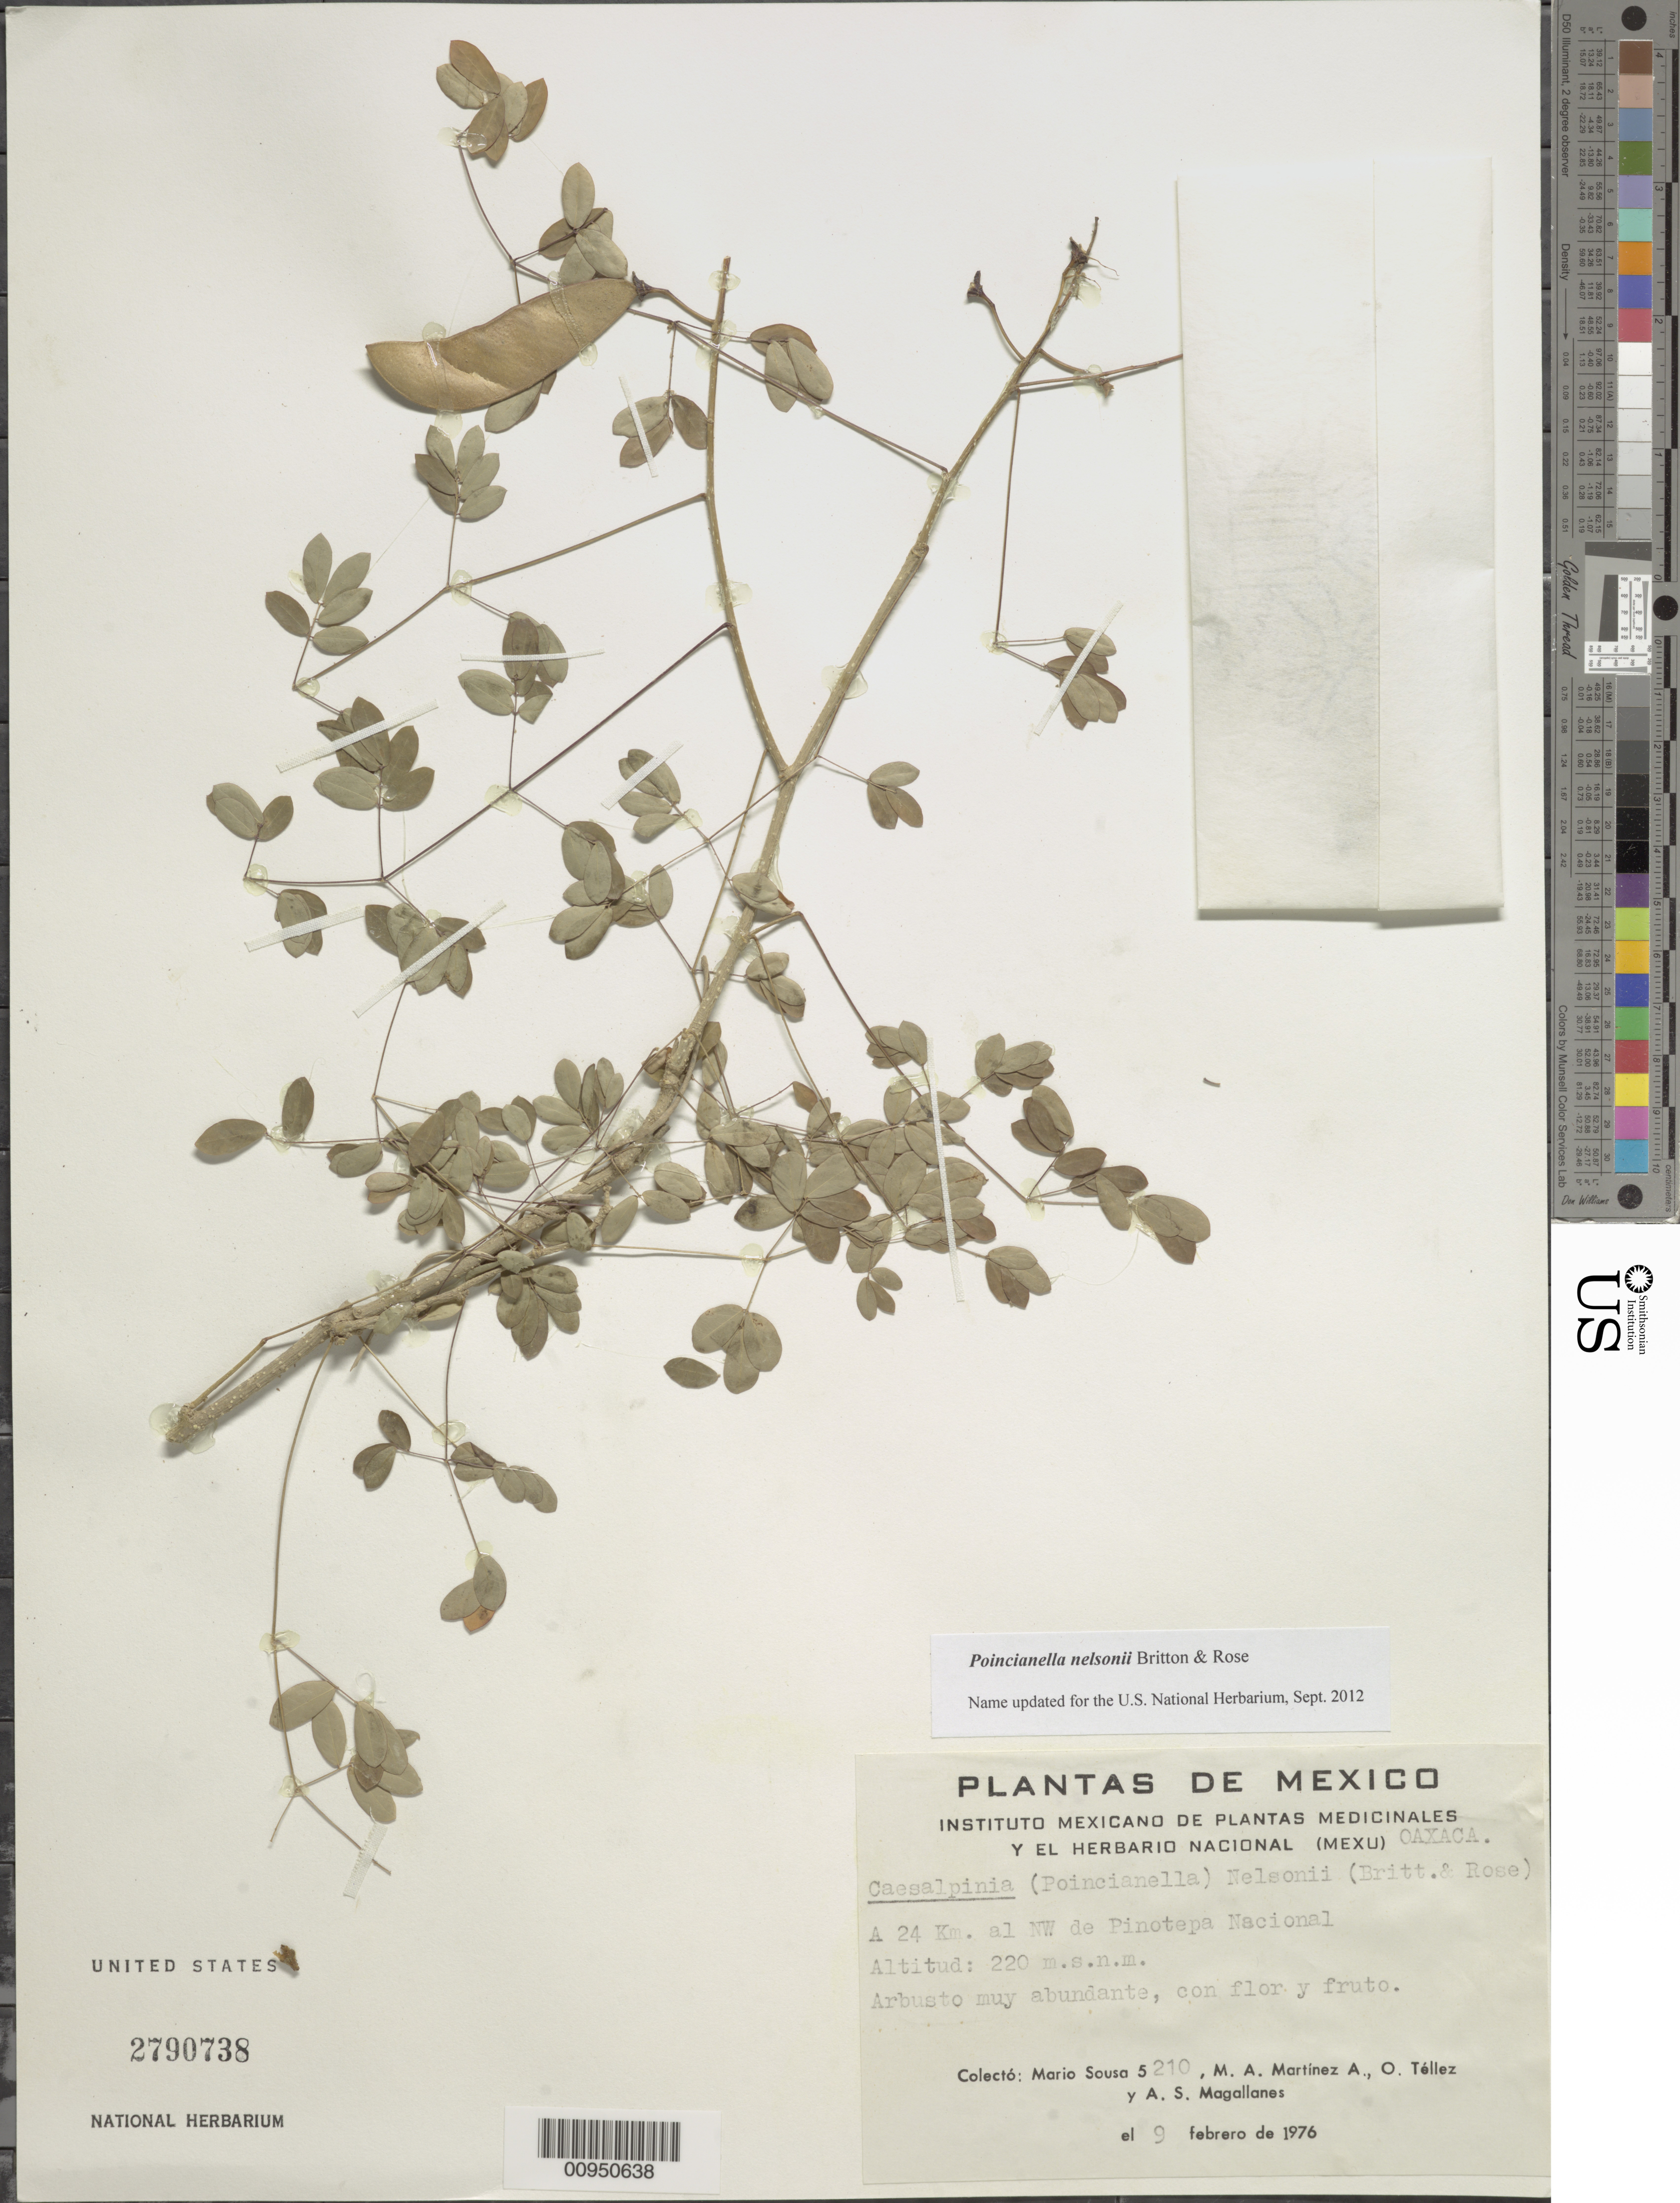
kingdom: Plantae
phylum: Tracheophyta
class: Magnoliopsida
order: Fabales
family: Fabaceae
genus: Erythrostemon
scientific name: Erythrostemon nelsonii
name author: (Britton & Rose) Gagnon & G.P. Lewis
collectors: M. Sousa S., M. A. Martínez Alfaro, O. Téllez V. & A. Magallanes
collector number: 5210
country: Mexico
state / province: Oaxaca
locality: NW of Pinotepa Nacional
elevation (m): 220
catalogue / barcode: US 2790738